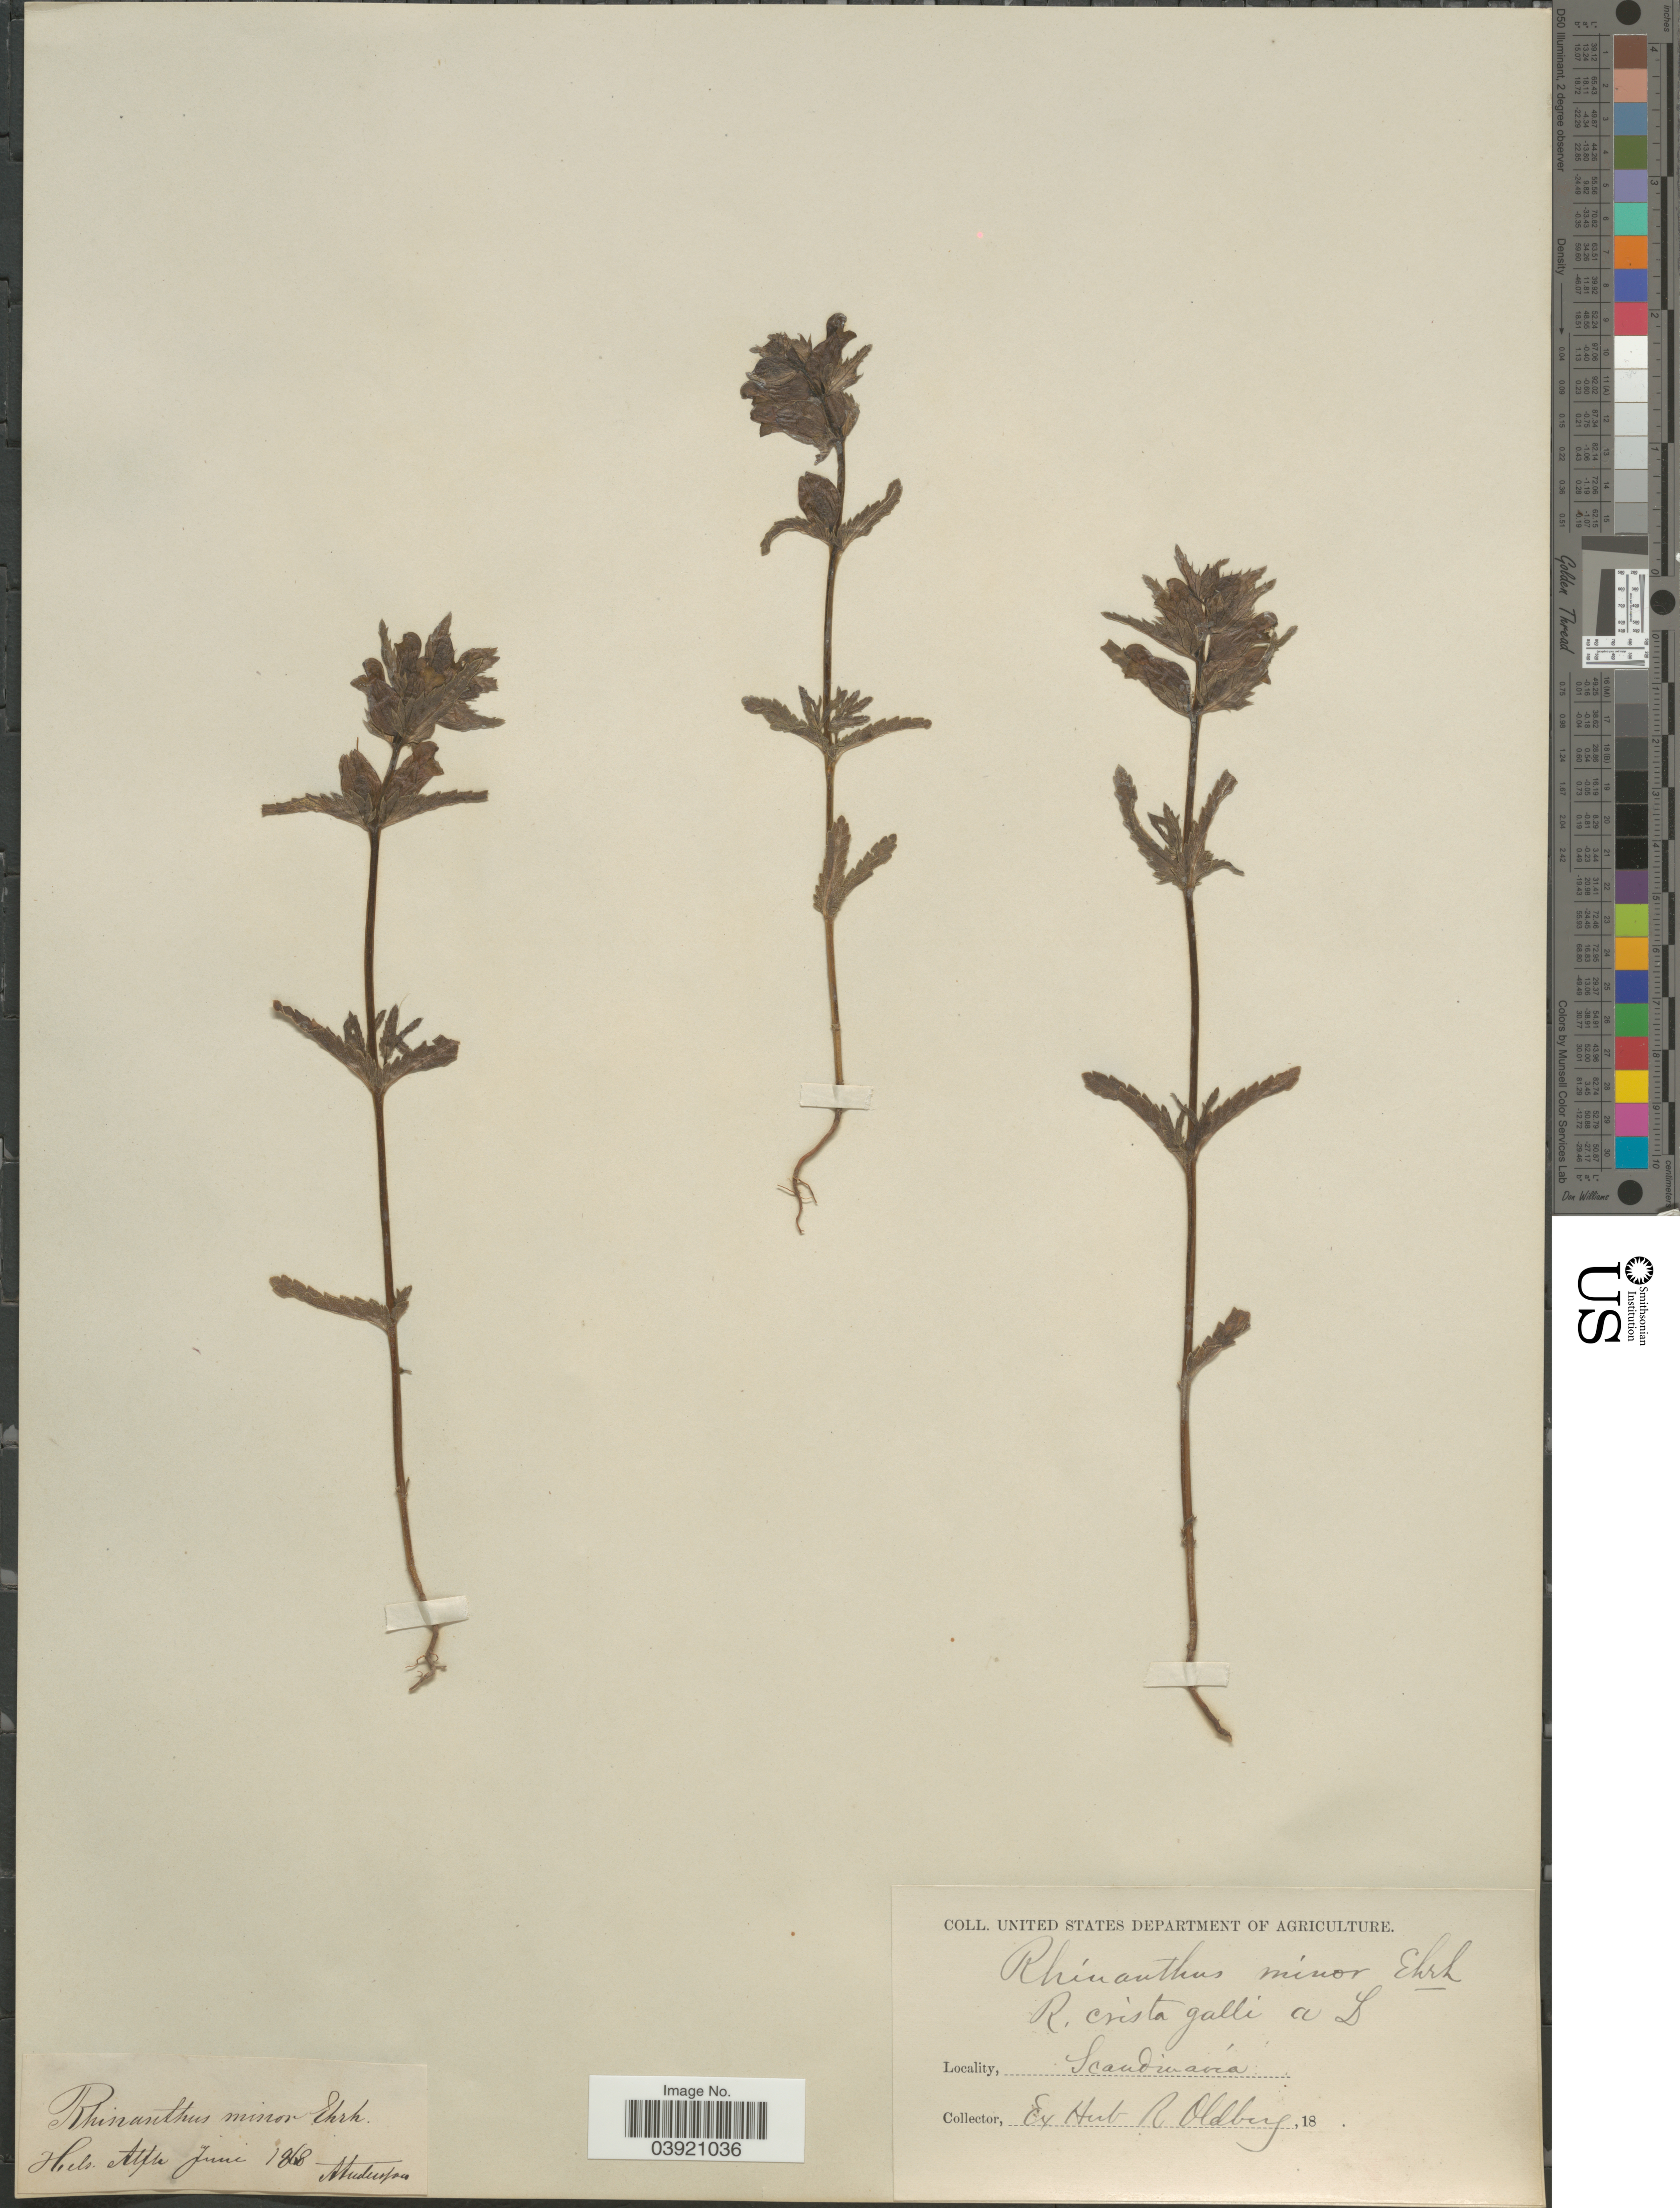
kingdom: Plantae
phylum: Tracheophyta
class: Magnoliopsida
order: Lamiales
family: Orobanchaceae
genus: Rhinanthus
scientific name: Rhinanthus crista-galli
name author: L.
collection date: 1868-06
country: Sweden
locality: Hels. Alfta. Scandinavia.